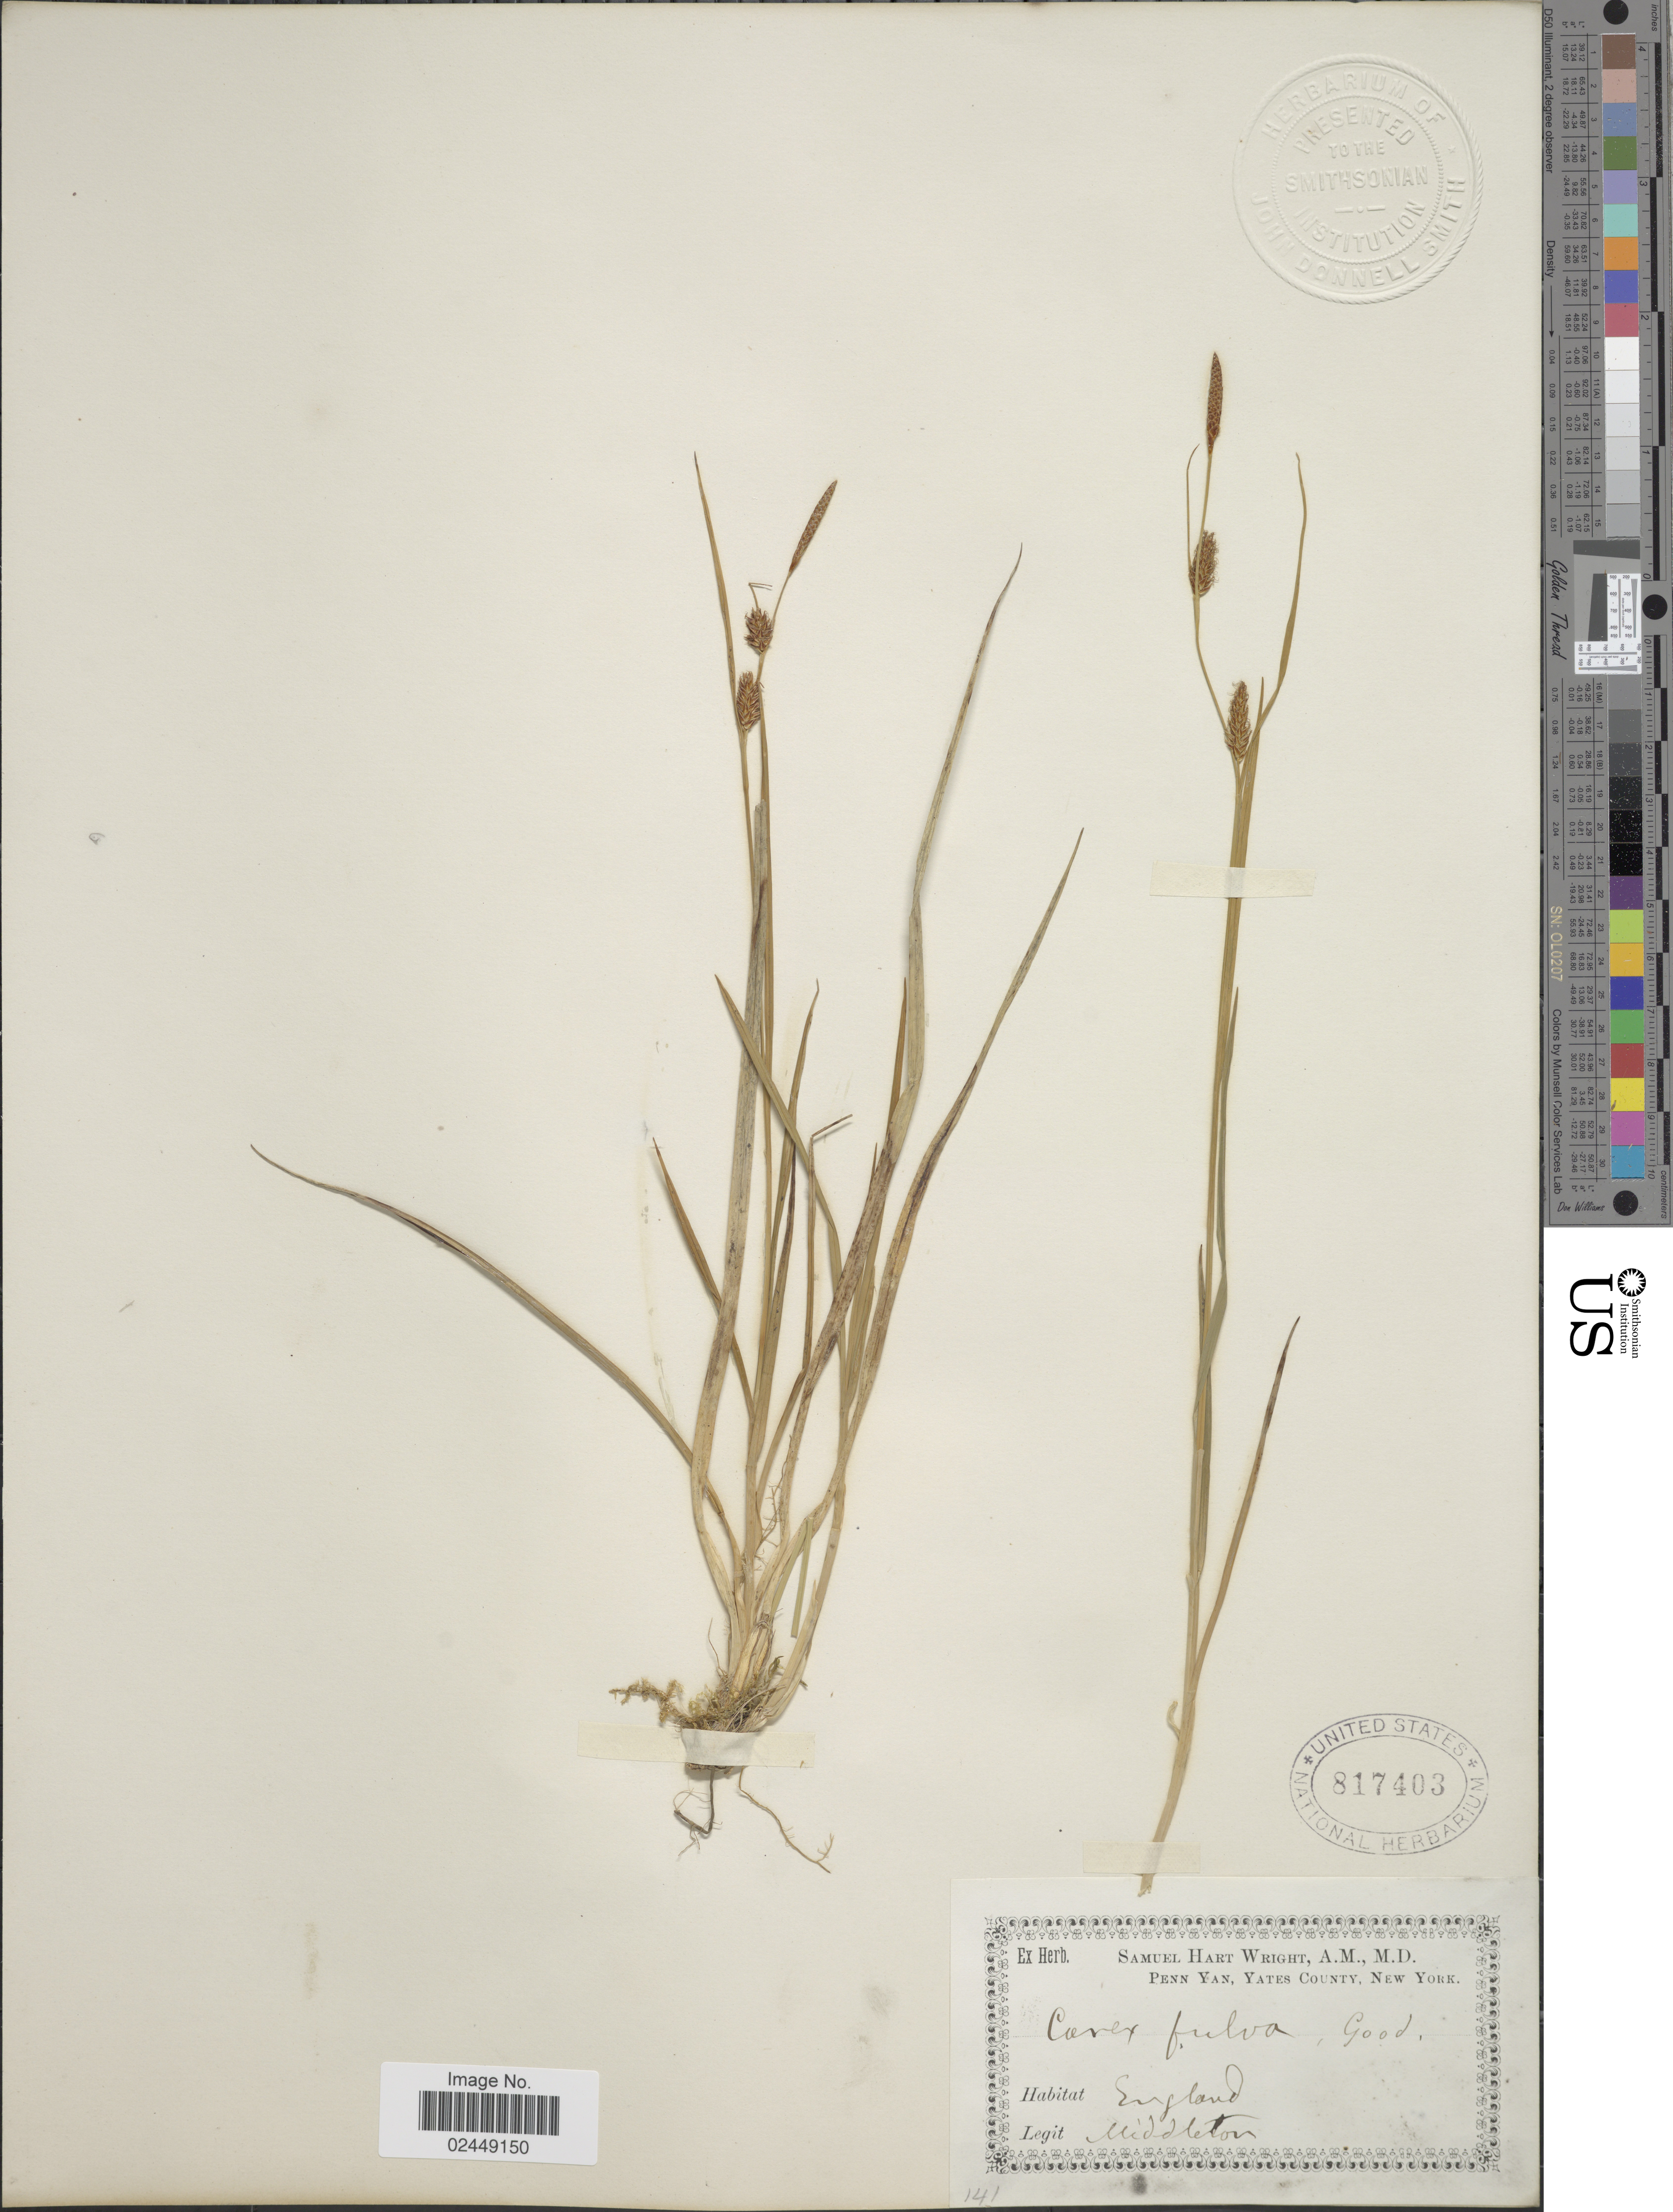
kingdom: Plantae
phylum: Tracheophyta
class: Liliopsida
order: Poales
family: Cyperaceae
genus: Carex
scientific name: Carex x fulva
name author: Gooden.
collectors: Middleton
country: United Kingdom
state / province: England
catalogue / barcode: US 817403